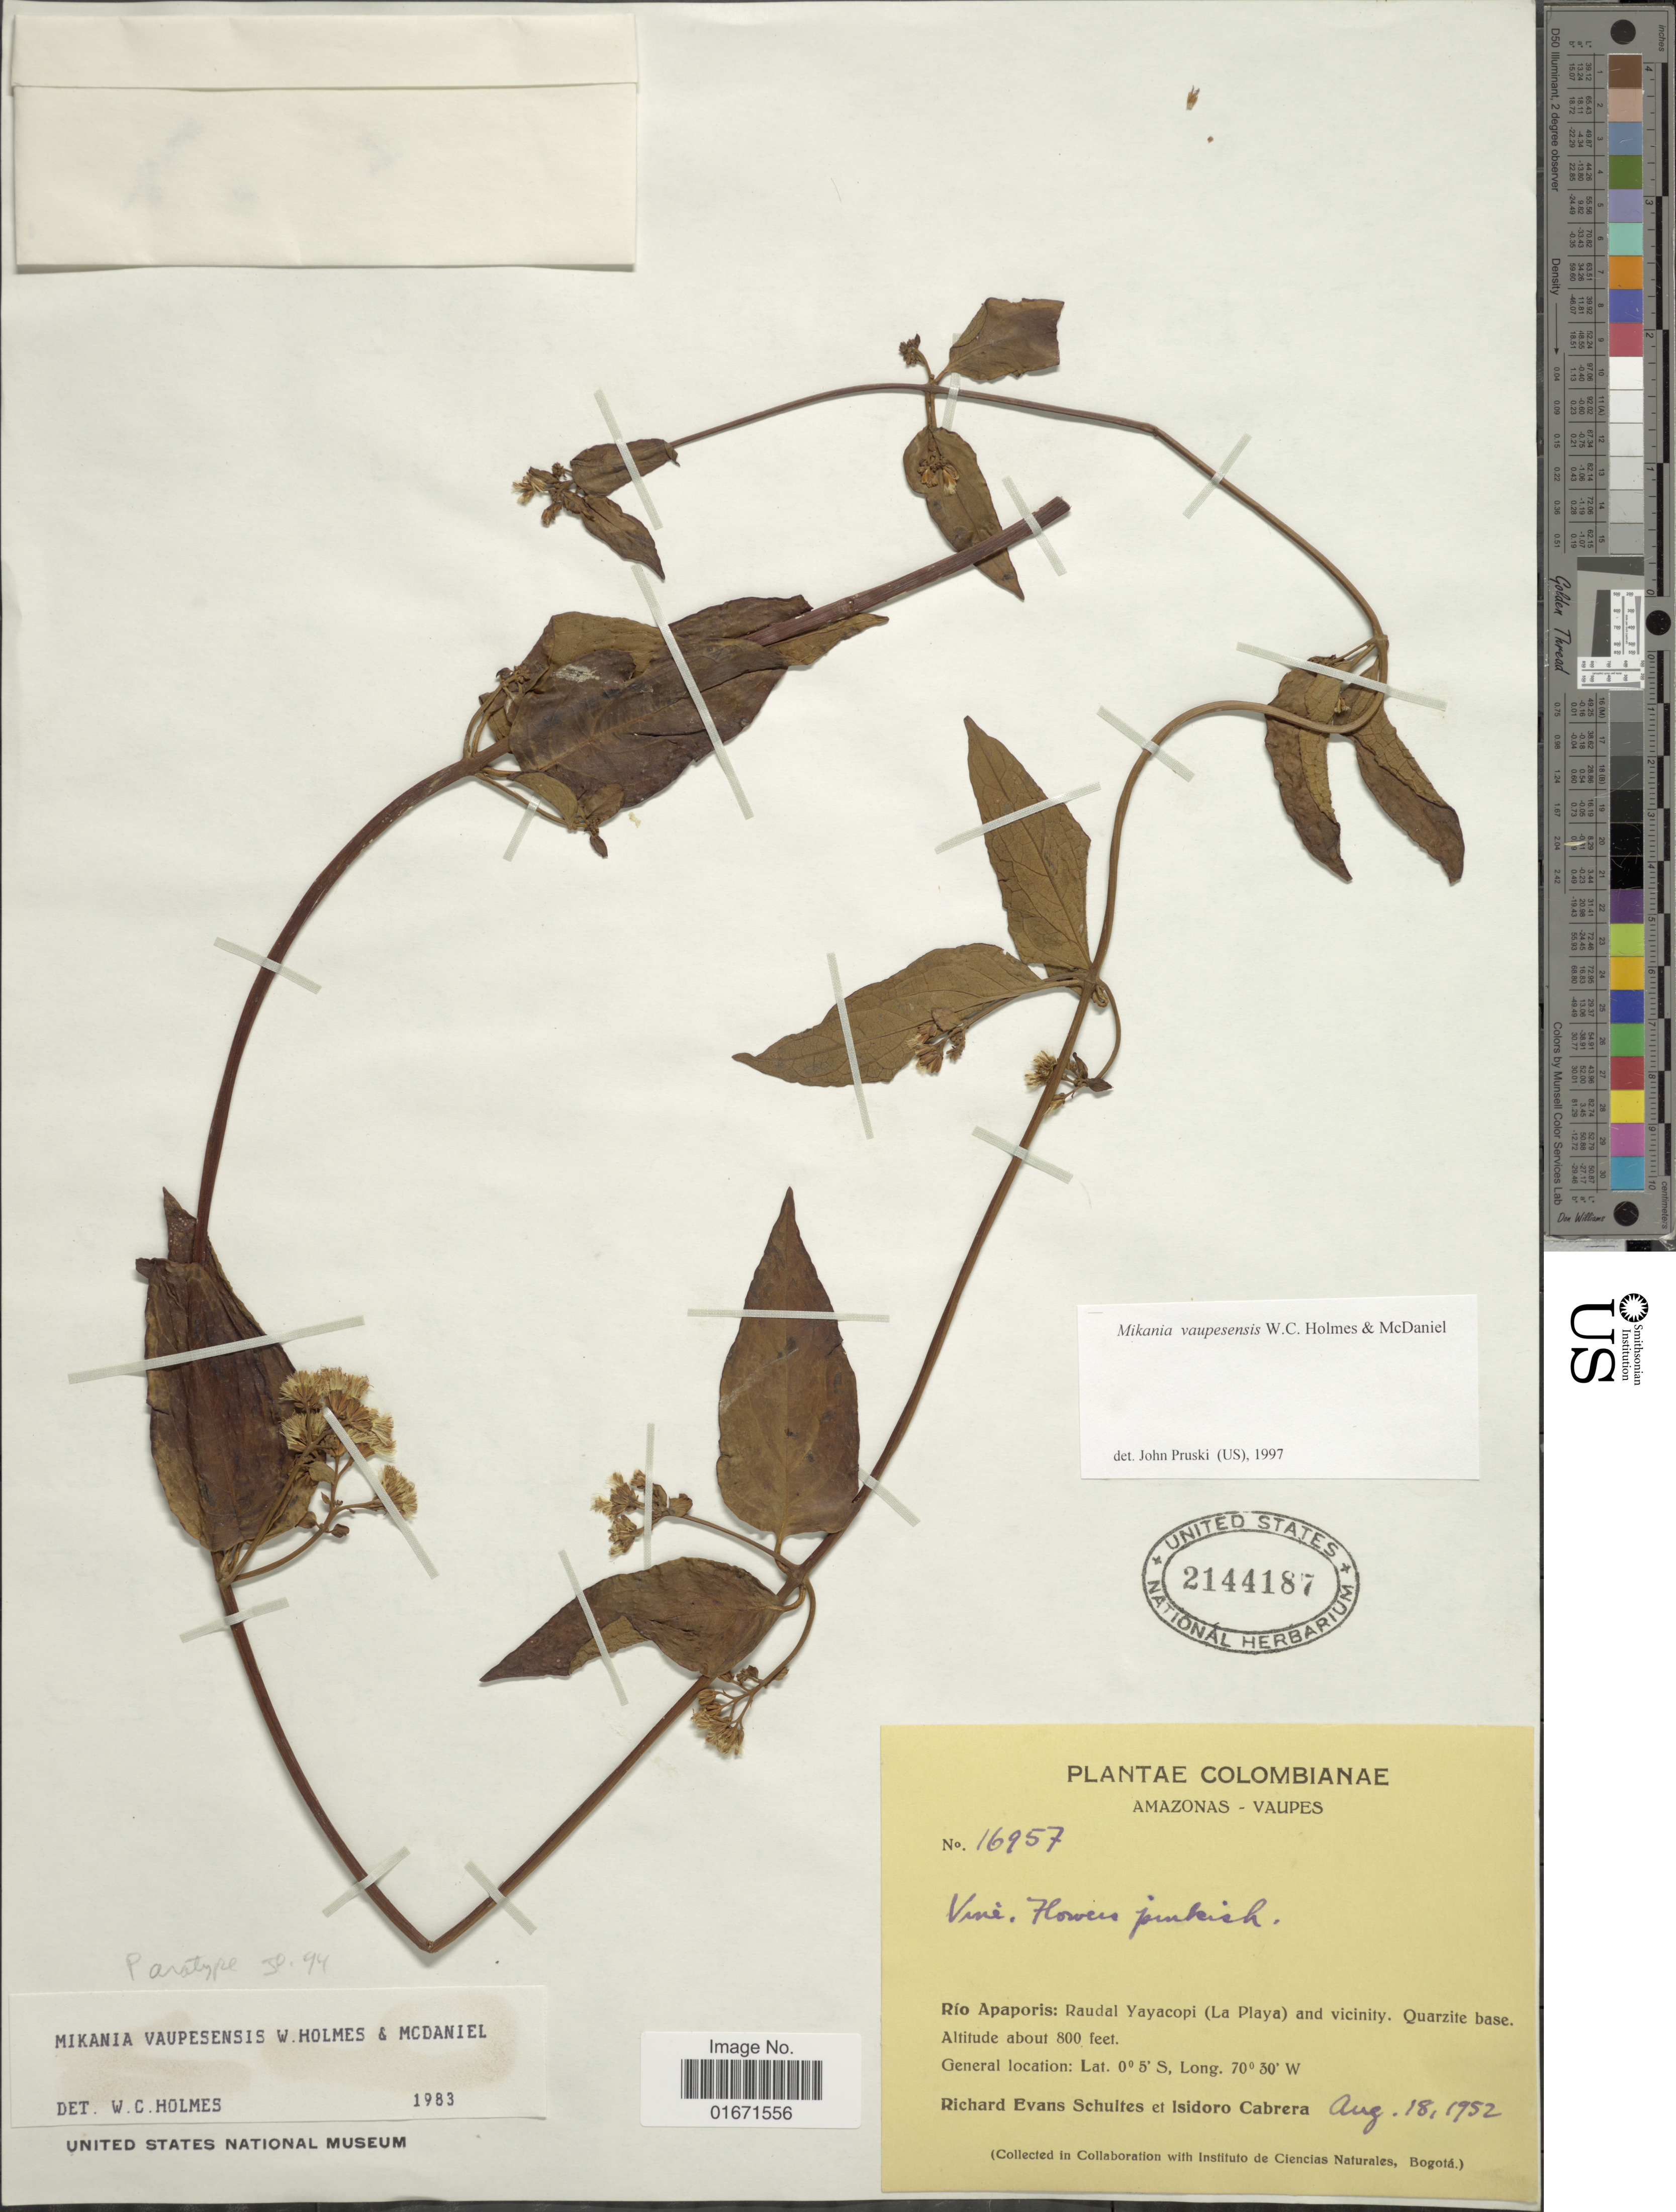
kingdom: Plantae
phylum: Tracheophyta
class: Magnoliopsida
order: Asterales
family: Asteraceae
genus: Mikania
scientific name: Mikania vaupesensis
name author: W.C. Holmes & McDaniel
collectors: R. E. Schultes & I. Cabrera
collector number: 16957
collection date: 1952-08-18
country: Colombia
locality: Amazonas - Vaupes. Río Apaporis: Raudal Yayacopi (La Playa) and vicinity. Quarzite base.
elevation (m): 244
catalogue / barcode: US 2144187